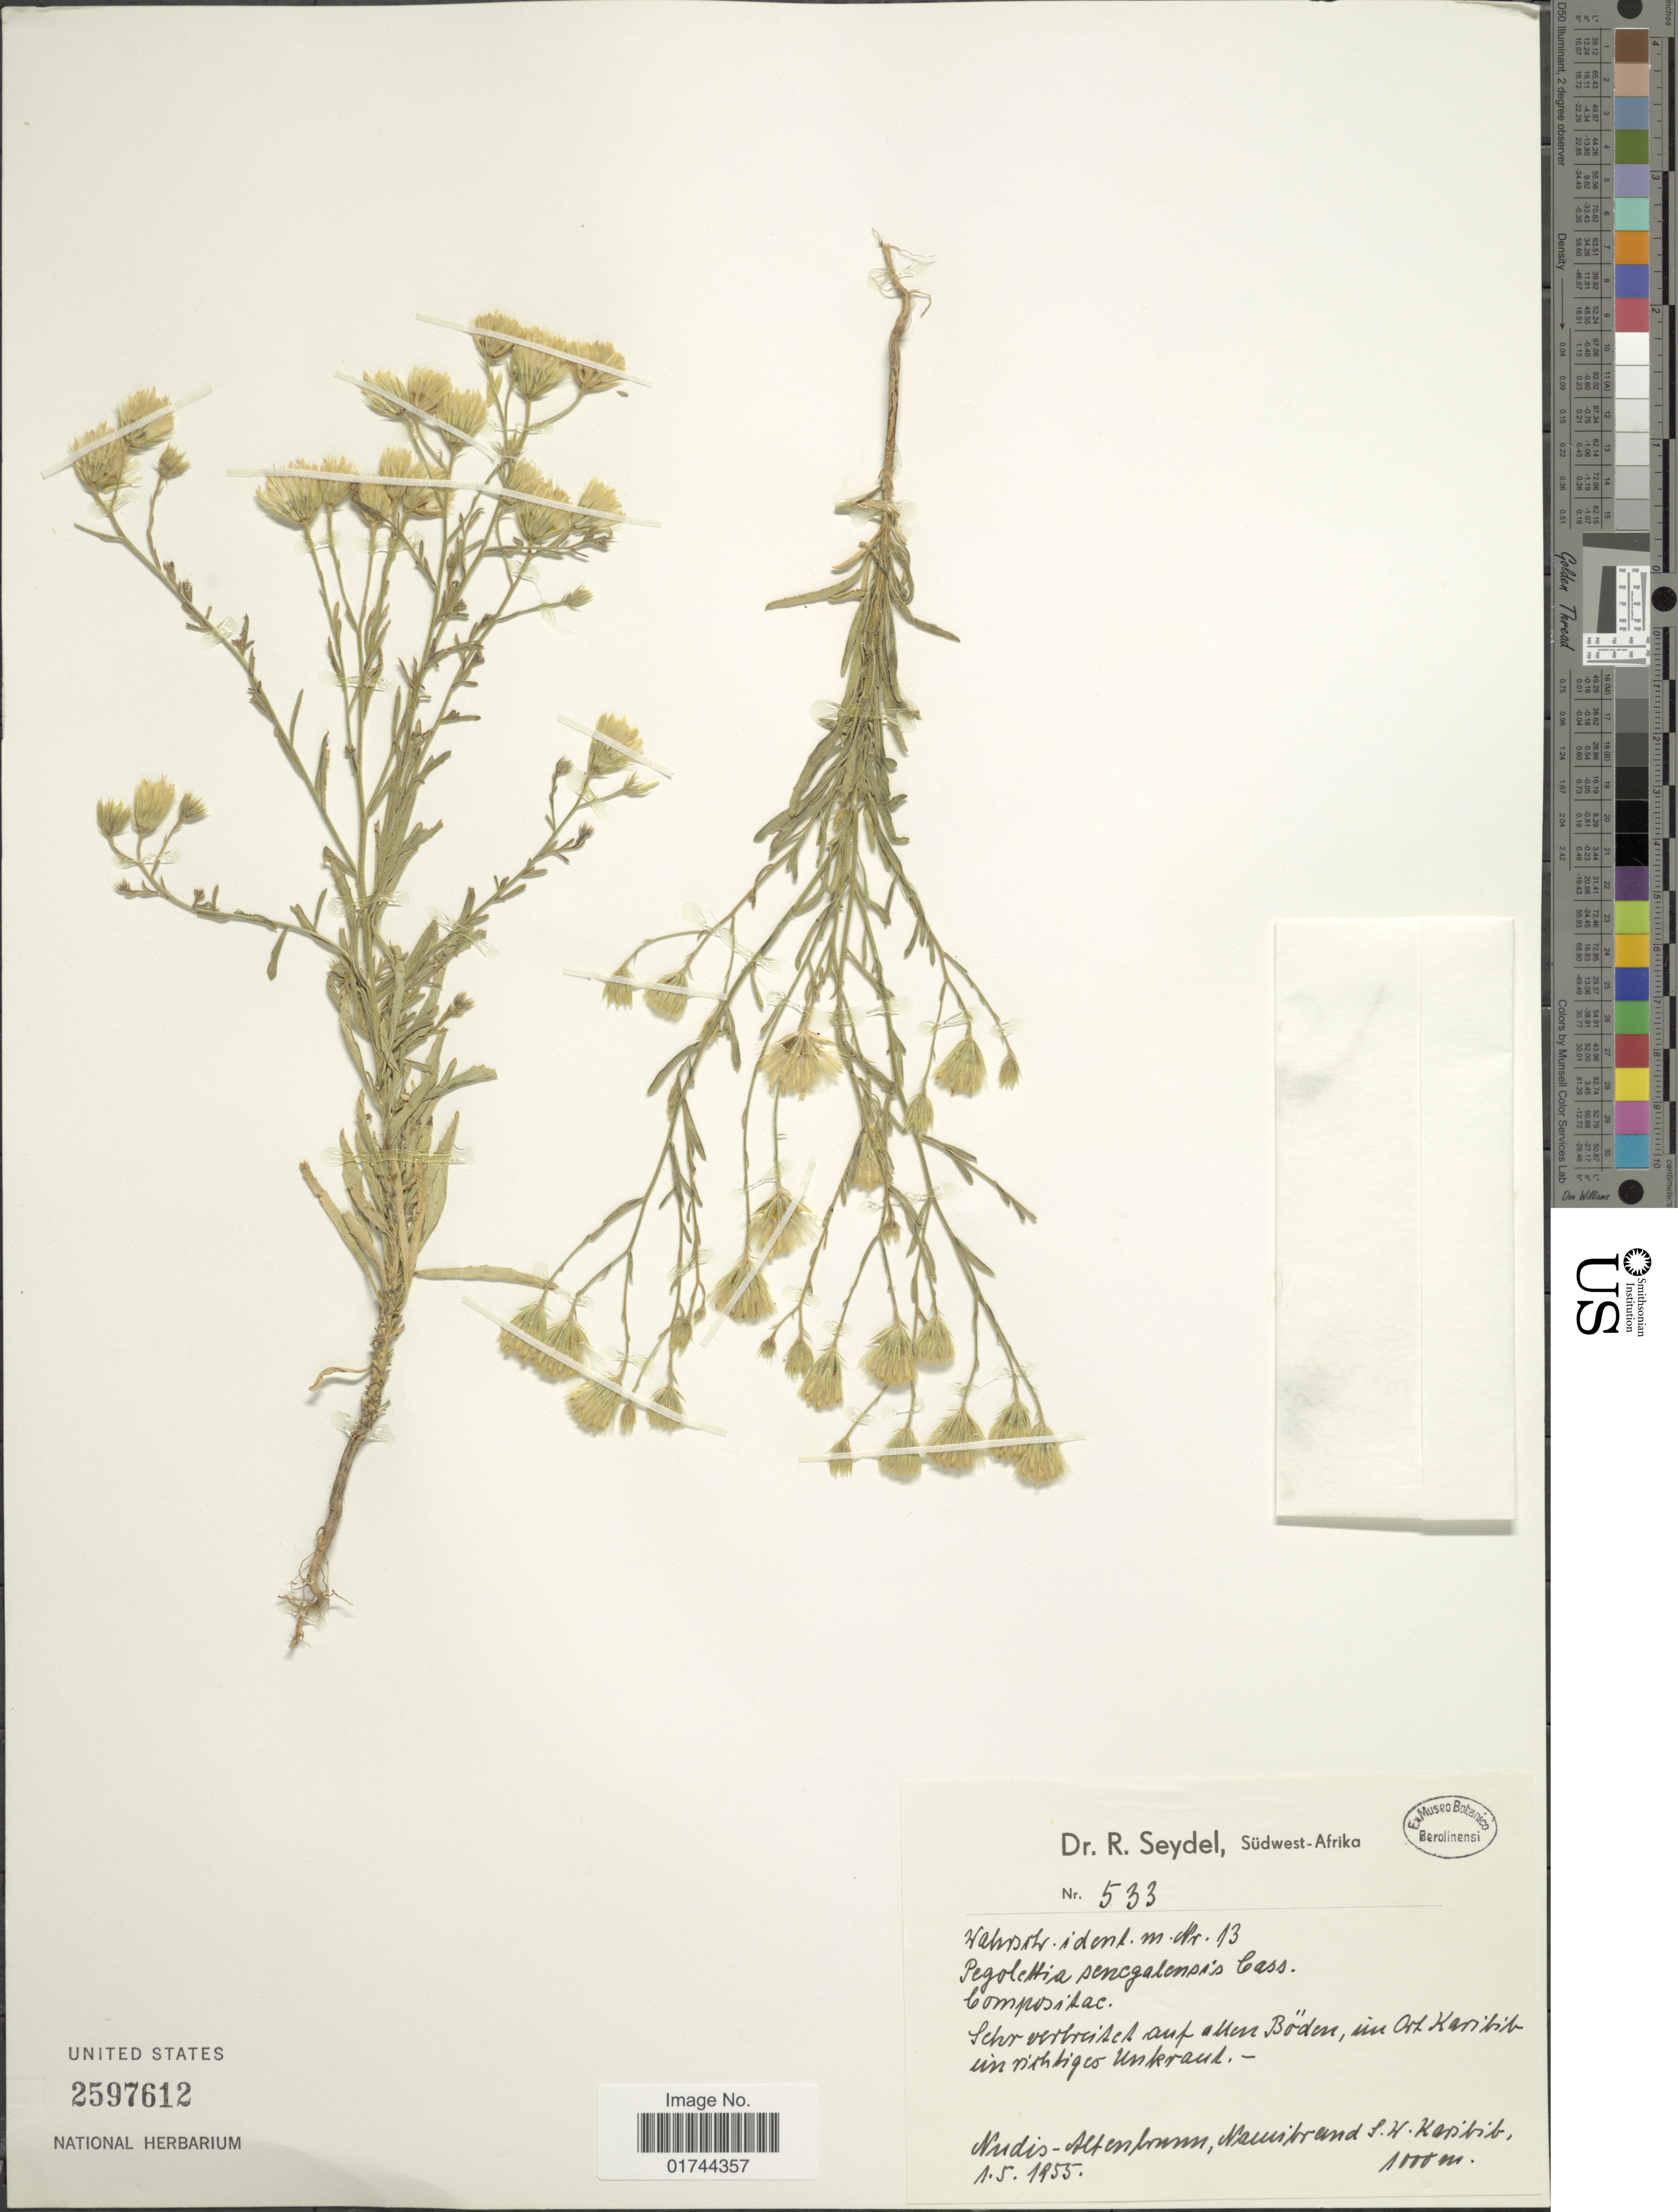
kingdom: Plantae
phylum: Tracheophyta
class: Magnoliopsida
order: Asterales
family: Asteraceae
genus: Pegolettia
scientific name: Pegolettia senegalensis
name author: Cass.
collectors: R. Seydel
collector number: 533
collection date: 1955-05-01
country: Namibia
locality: Sudwest-Afrika, Nudis- Attenbunn, Nauitzbrand, S. W. Kasibib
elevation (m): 1000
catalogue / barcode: US 2597612